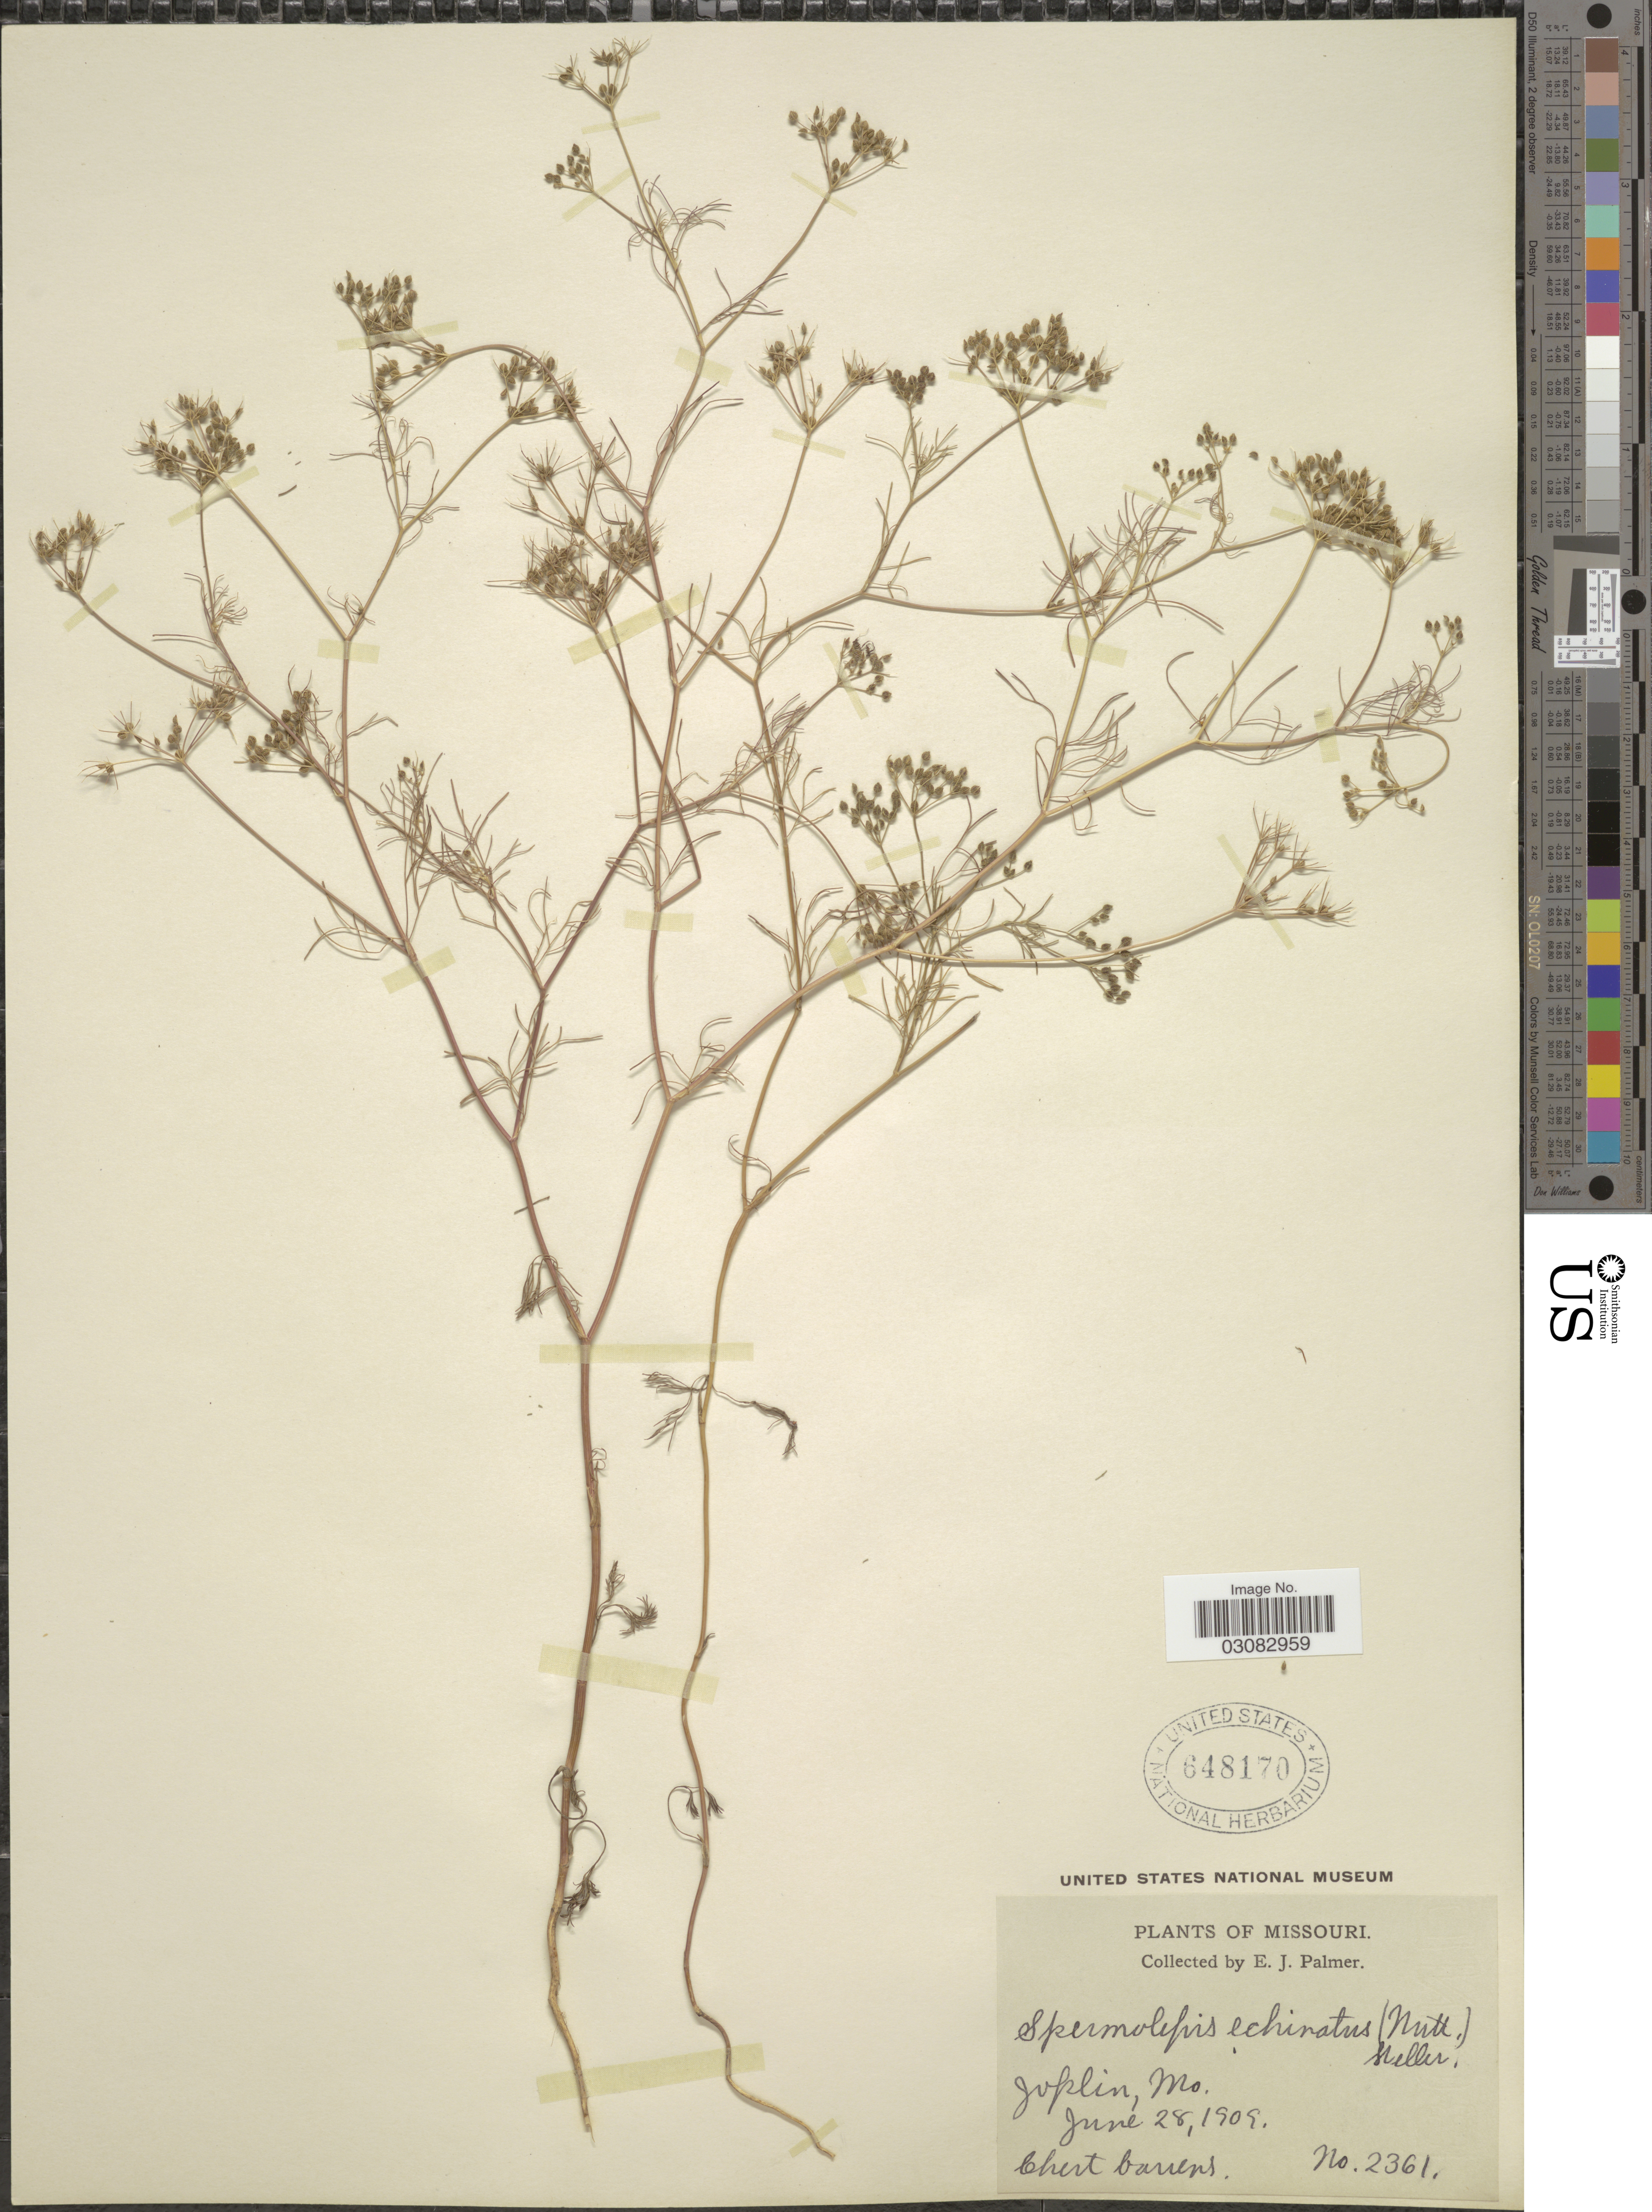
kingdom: Plantae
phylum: Tracheophyta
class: Magnoliopsida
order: Apiales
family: Apiaceae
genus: Spermolepis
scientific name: Spermolepis echinata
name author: (Nutt. ex DC.) A. Heller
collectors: E. J. Palmer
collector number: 2361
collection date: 1909-06-28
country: United States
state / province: Missouri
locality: Joplin, Mo.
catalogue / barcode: US 648170